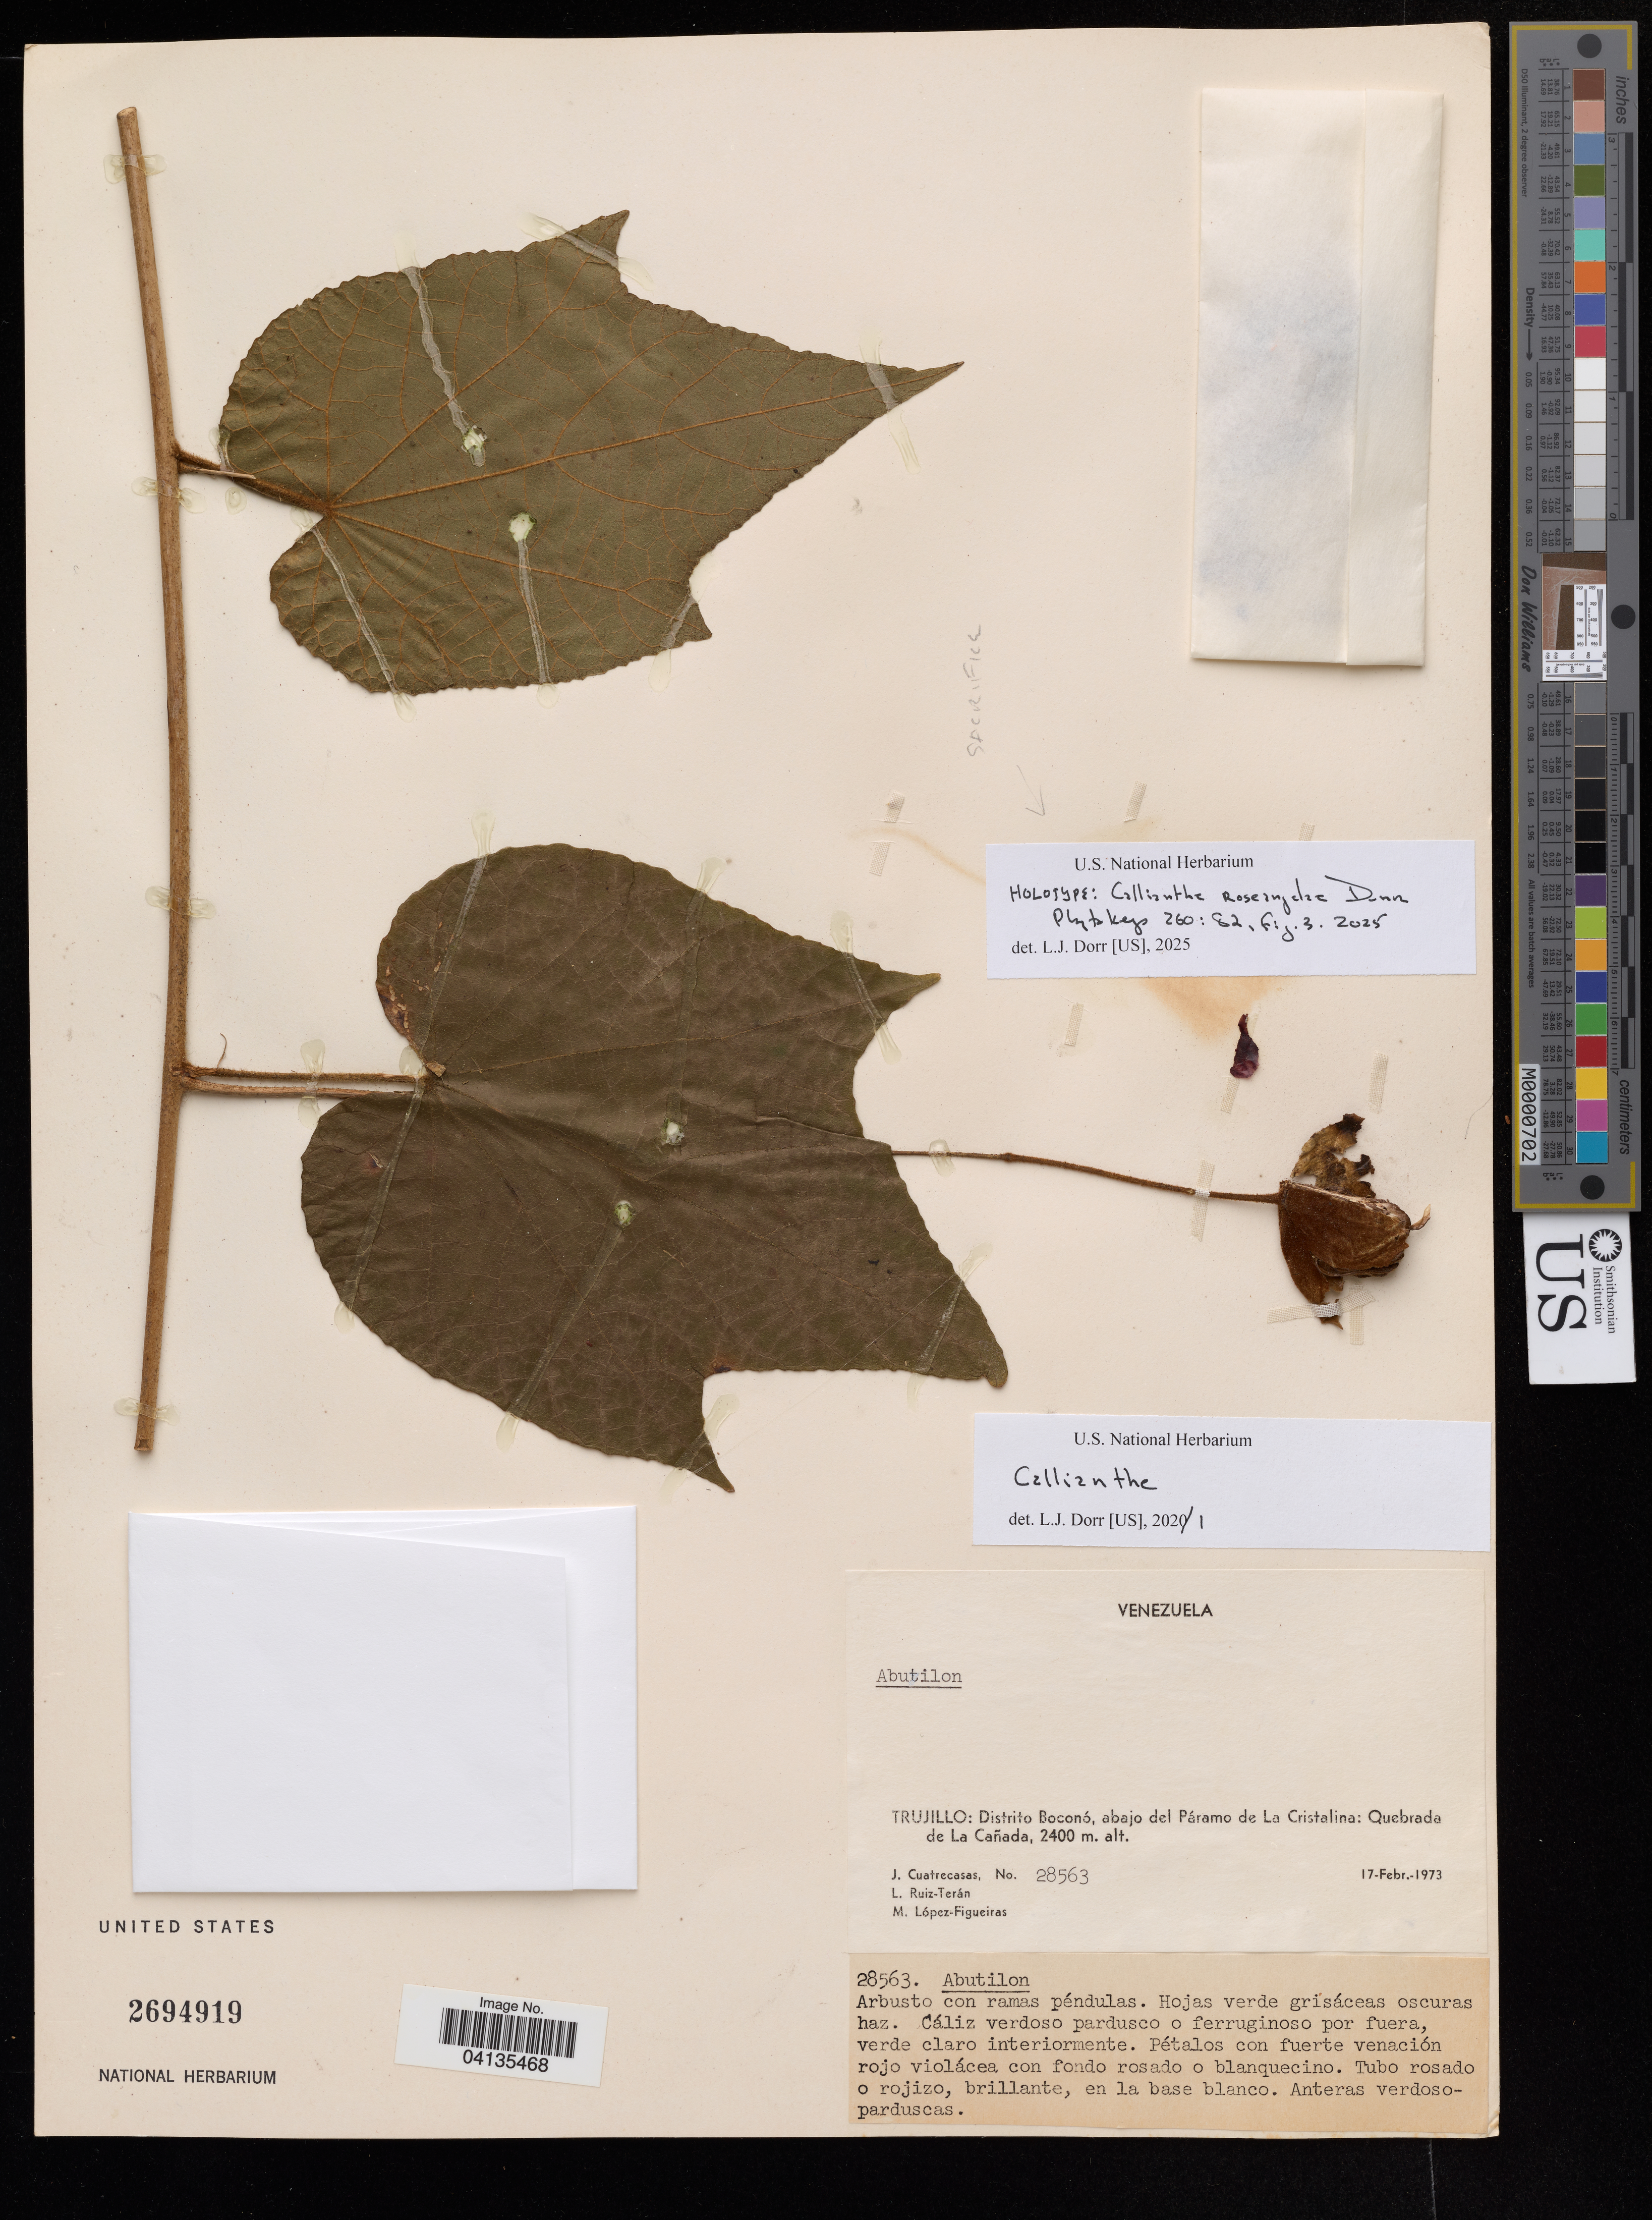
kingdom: Plantae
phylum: Tracheophyta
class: Magnoliopsida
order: Malvales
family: Malvaceae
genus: Callianthe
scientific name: Callianthe roseangelae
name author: Dorr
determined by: Dorr, Laurence J., Curator (BOT), Smithsonian Institution - National Museum of Natural History (UNITED STATES)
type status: Holotype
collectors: J. Cuatrecasas, L. E. Ruíz-Terán & M. López Figueiras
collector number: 28563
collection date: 1973-02-17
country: Venezuela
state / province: Trujillo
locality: Distrito Boconó, abajo del Páramo de La Cristalina: Quebrada de La Cañada.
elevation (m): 2400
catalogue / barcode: US 2694919